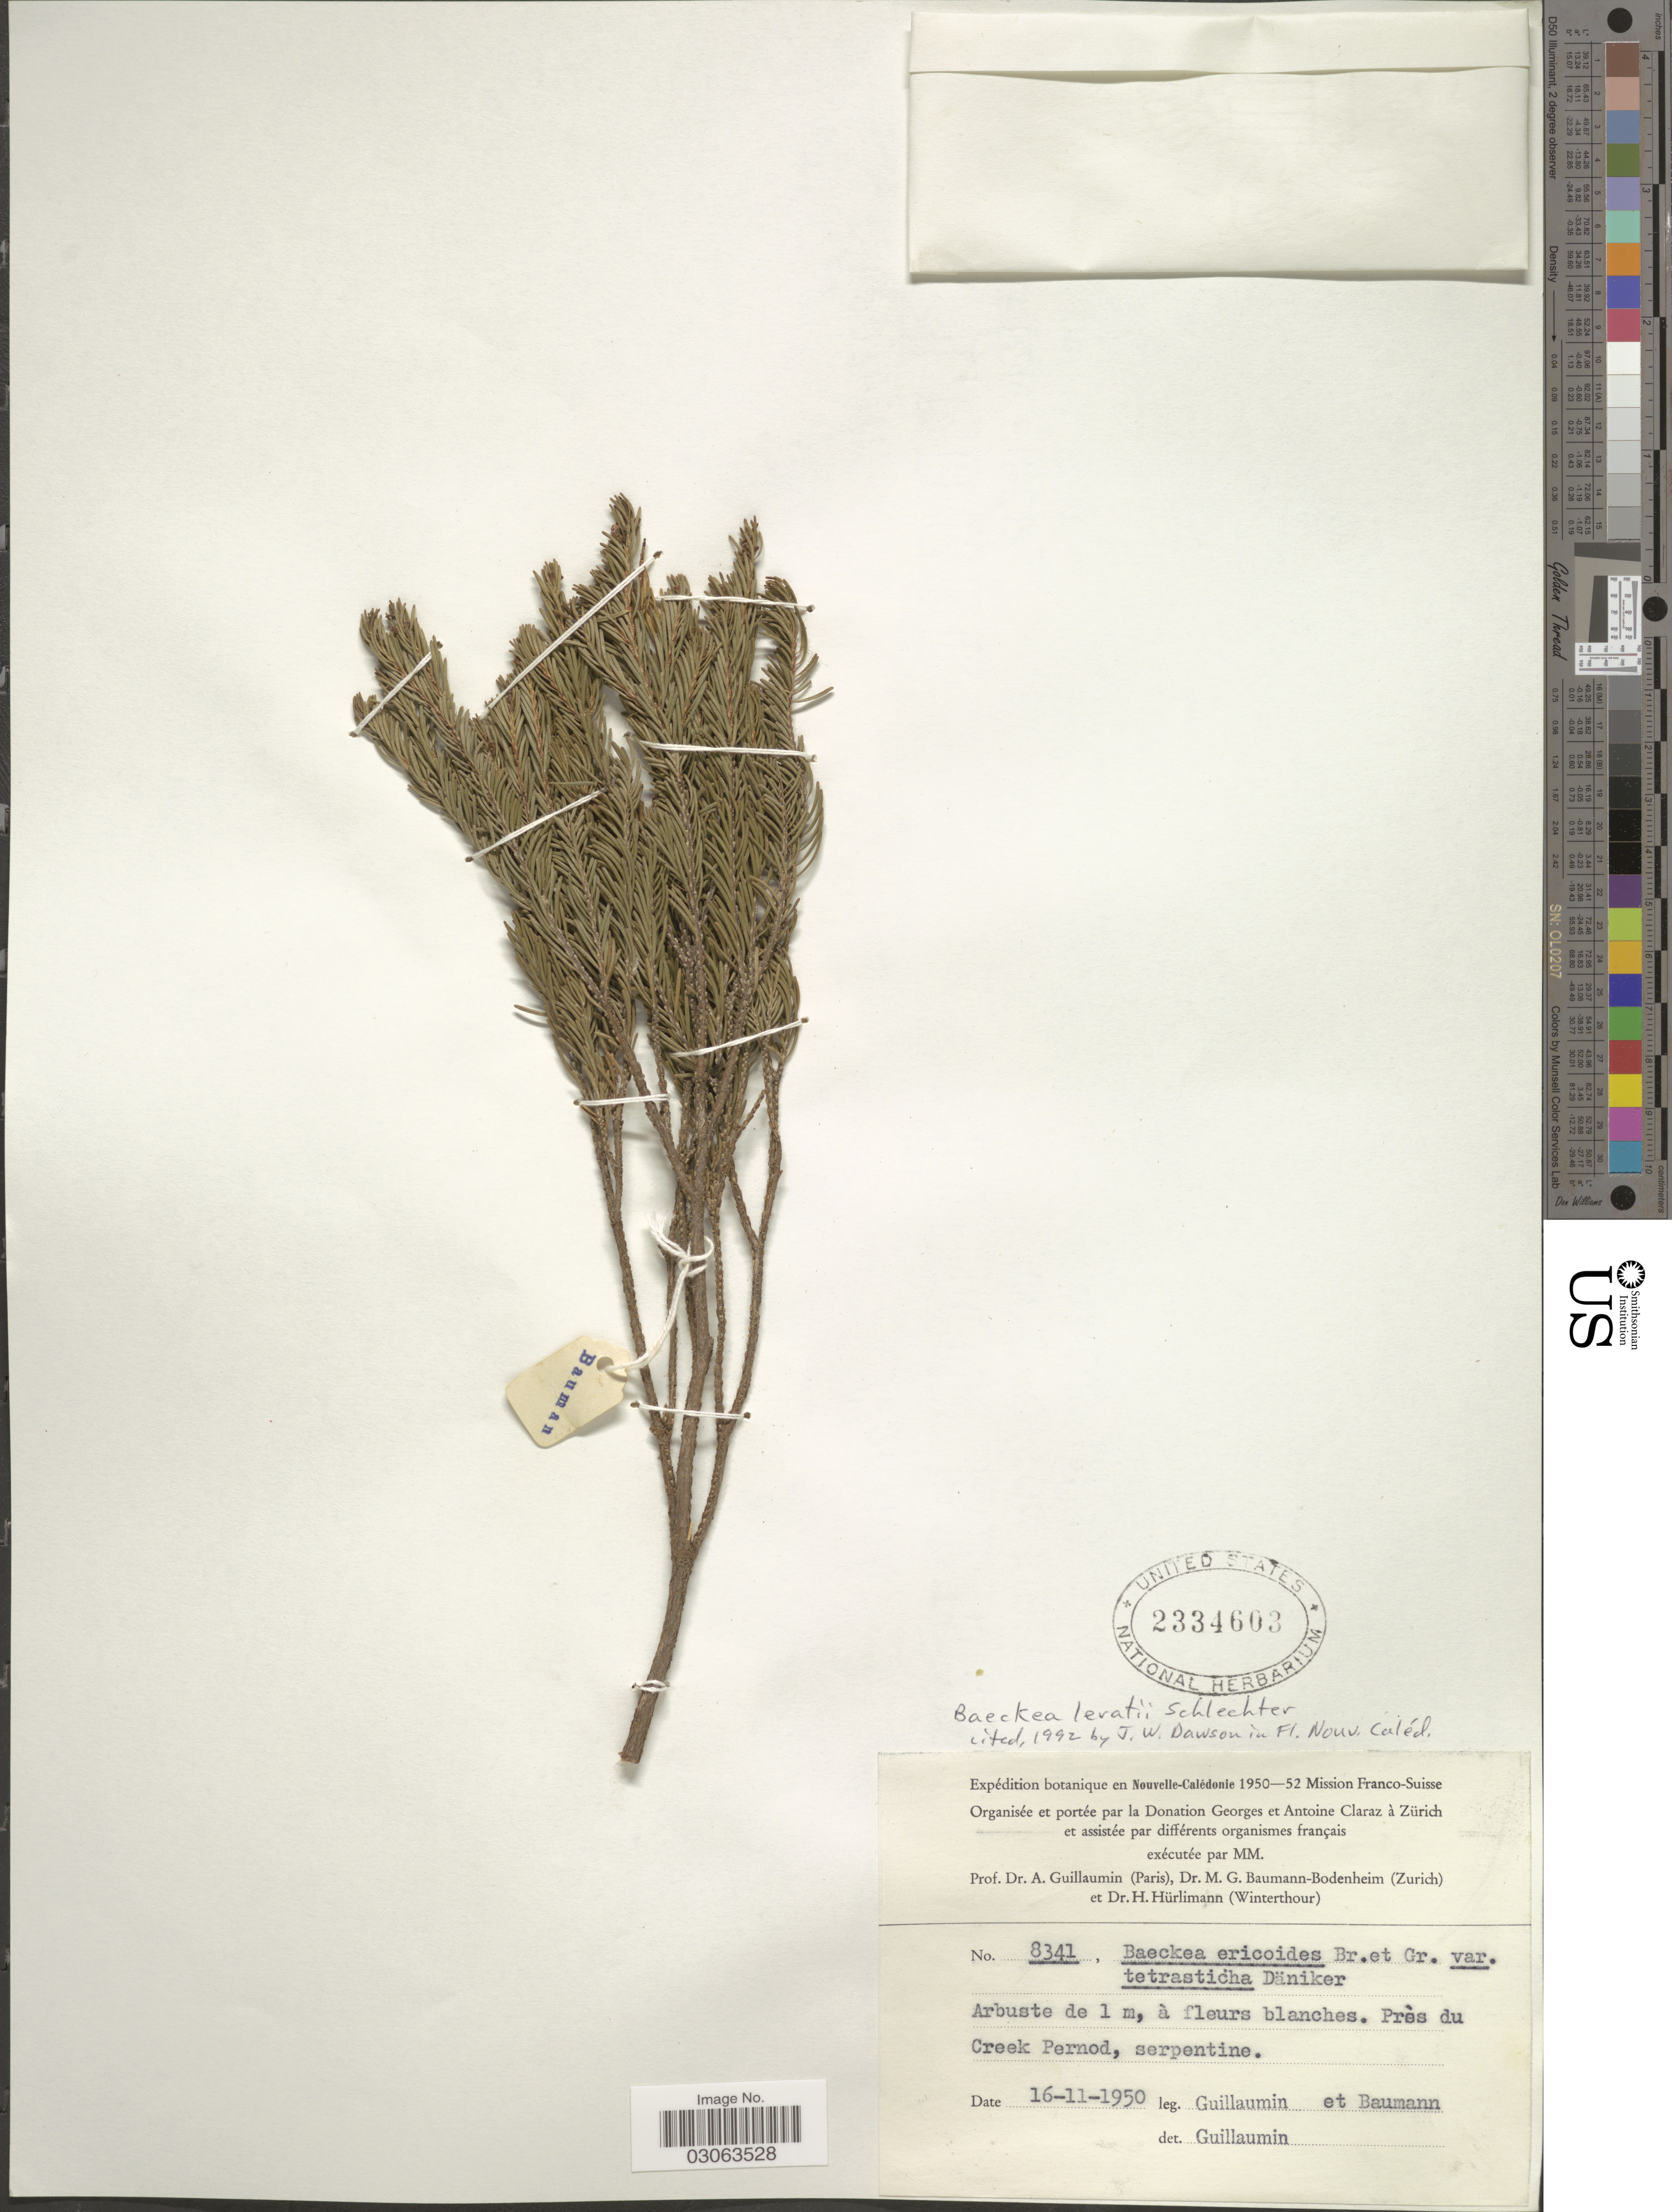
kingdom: Plantae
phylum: Tracheophyta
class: Magnoliopsida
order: Myrtales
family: Myrtaceae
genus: Sannantha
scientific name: Sannantha leratii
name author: (Schltr.) P.G. Wilson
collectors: A. Guillaumin & M. G. Baumann-Bodenheim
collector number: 8341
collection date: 1950-11-16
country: New Caledonia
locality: Près du Creek Pernod, serpentine.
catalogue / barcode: US 2334603